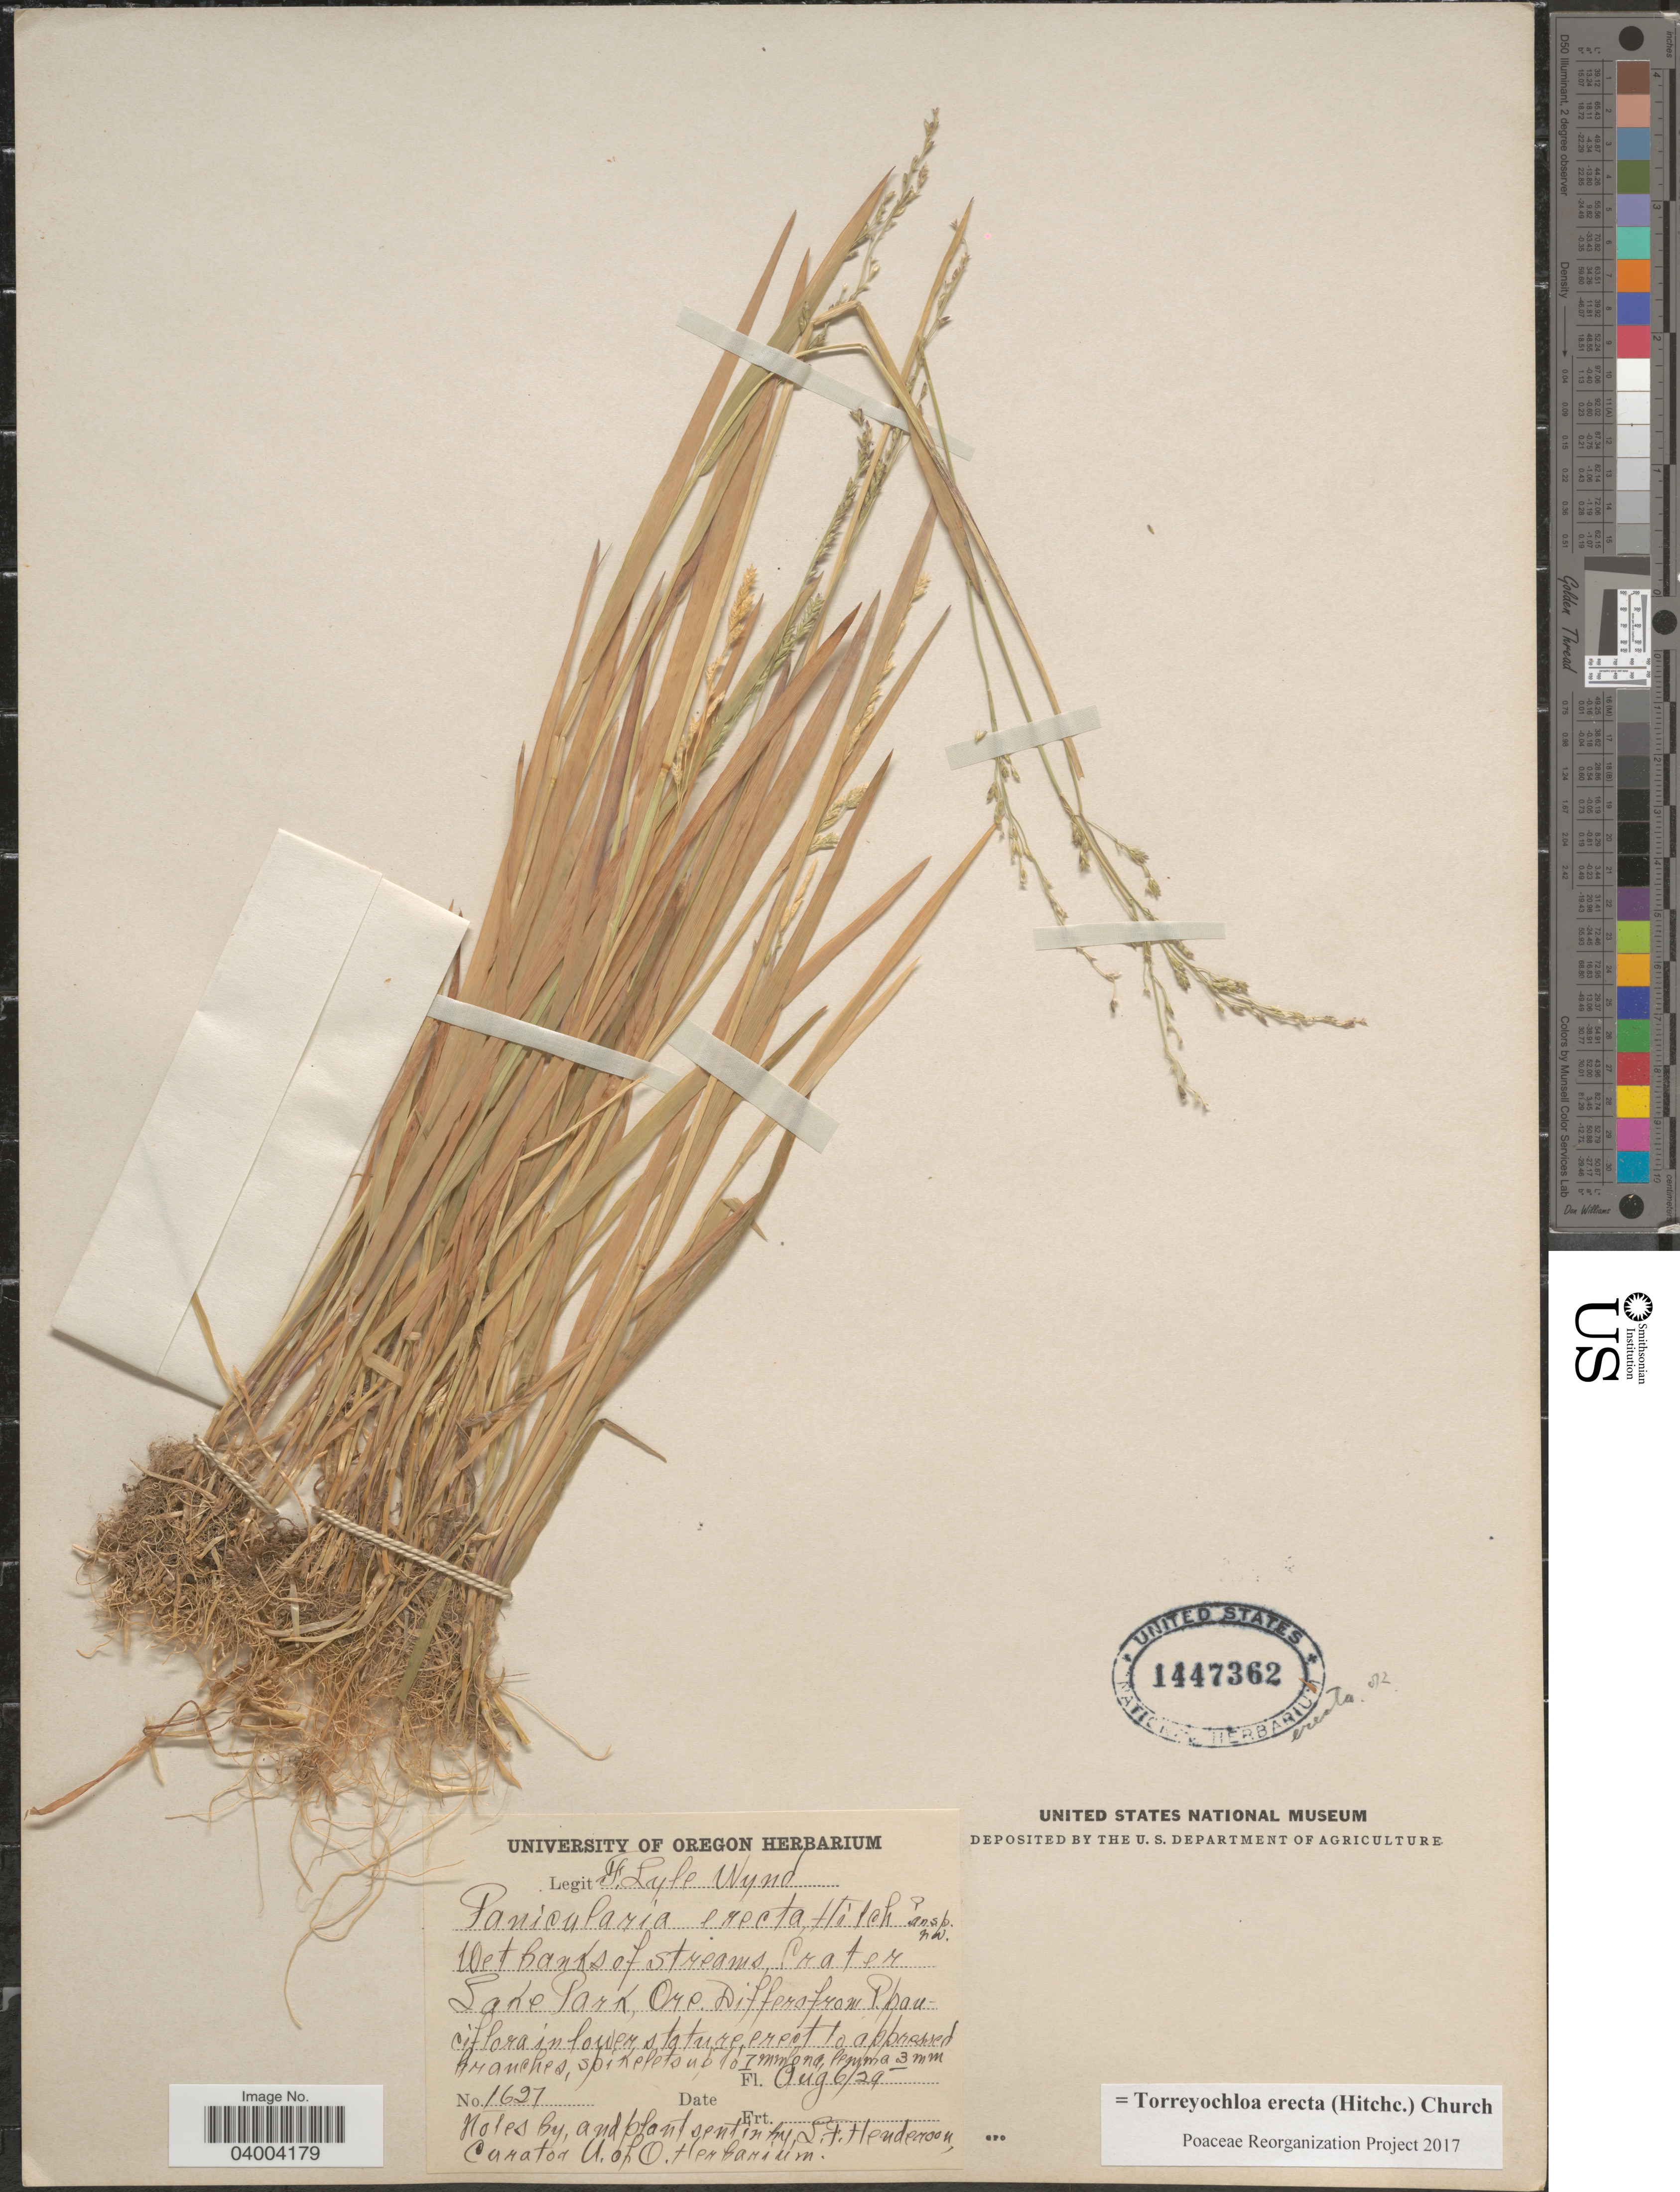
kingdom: Plantae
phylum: Tracheophyta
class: Liliopsida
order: Poales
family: Poaceae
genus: Torreyochloa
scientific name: Torreyochloa erecta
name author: (Hitchc.) G.L. Church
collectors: F. L. Wynd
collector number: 1627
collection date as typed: Transcribed d/m/y: 6/8/29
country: United States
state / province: Oregon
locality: Wet banks of streams, Crater Lake Park.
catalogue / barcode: US 1447362